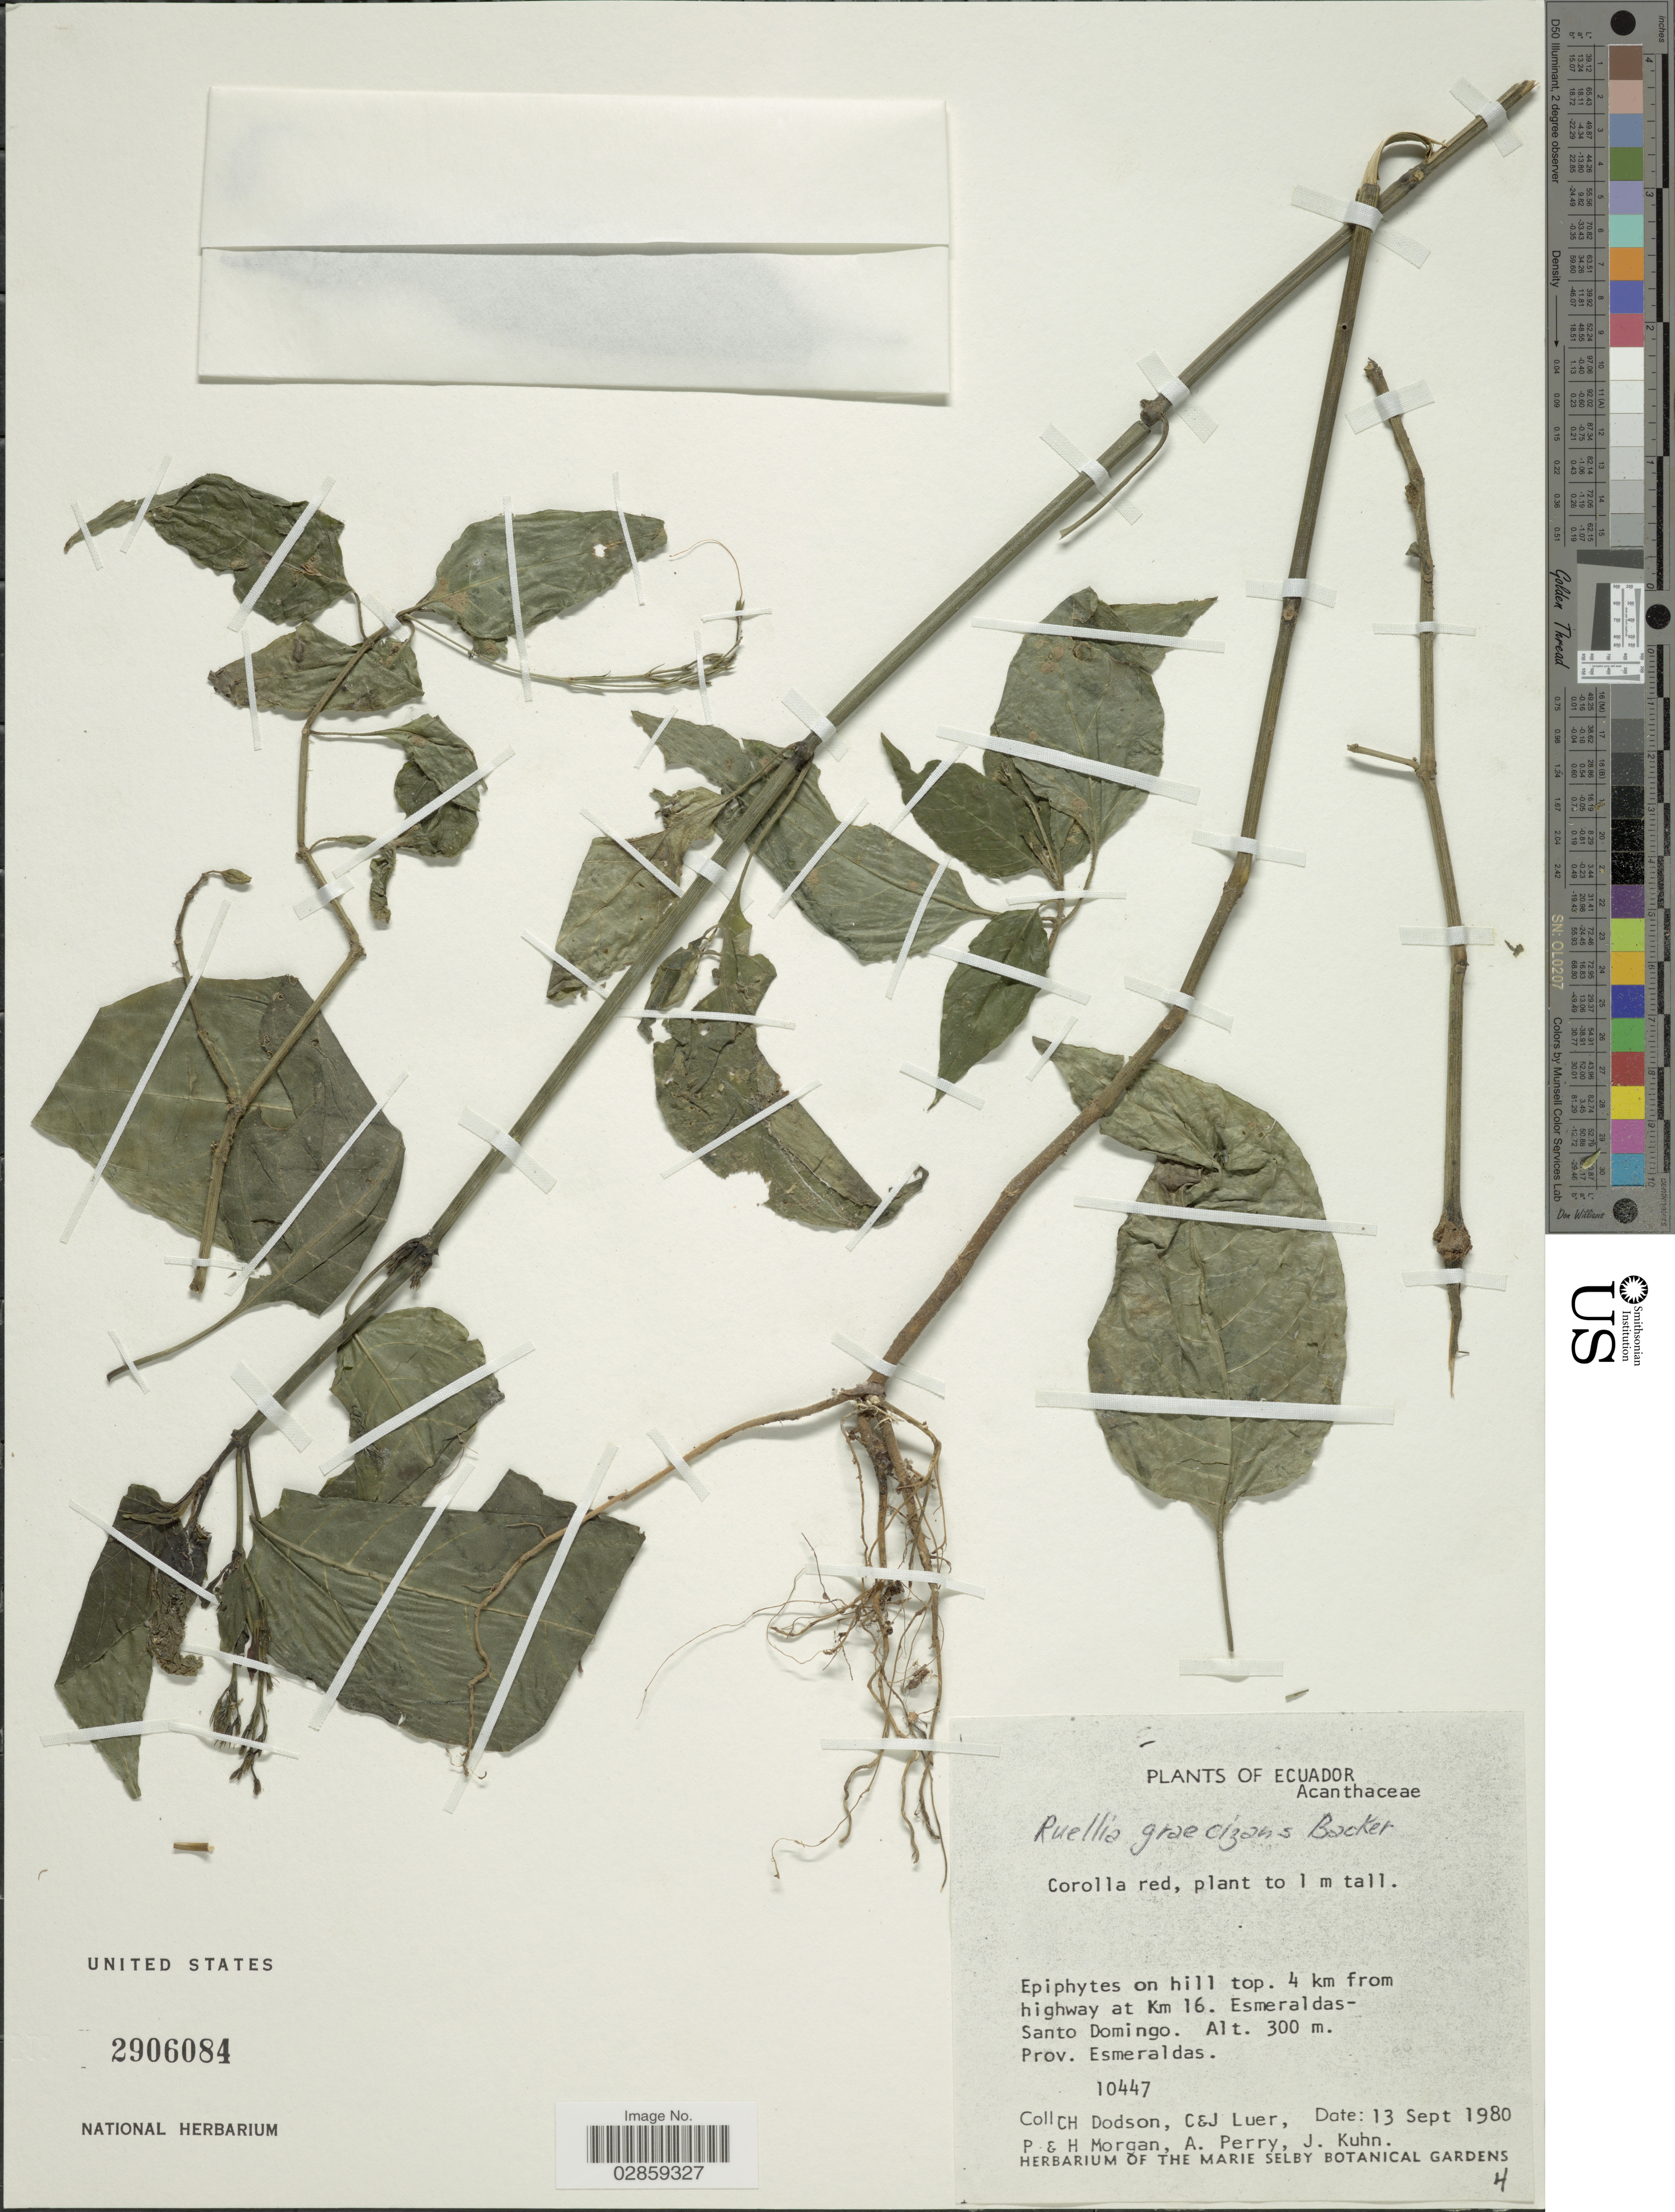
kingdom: Plantae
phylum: Tracheophyta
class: Magnoliopsida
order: Lamiales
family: Acanthaceae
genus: Ruellia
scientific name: Ruellia brevifolia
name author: (Pohl) C. Ezcurra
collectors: C. H. Dodson, C. Luer, J. P. Luer, P. Morgan & et al.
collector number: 10447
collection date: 1980-09-13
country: Ecuador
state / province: Esmeraldas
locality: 4 km from highway at Km 16. Esmeraldas-Santo Domingo.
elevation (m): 300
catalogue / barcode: US 2906084